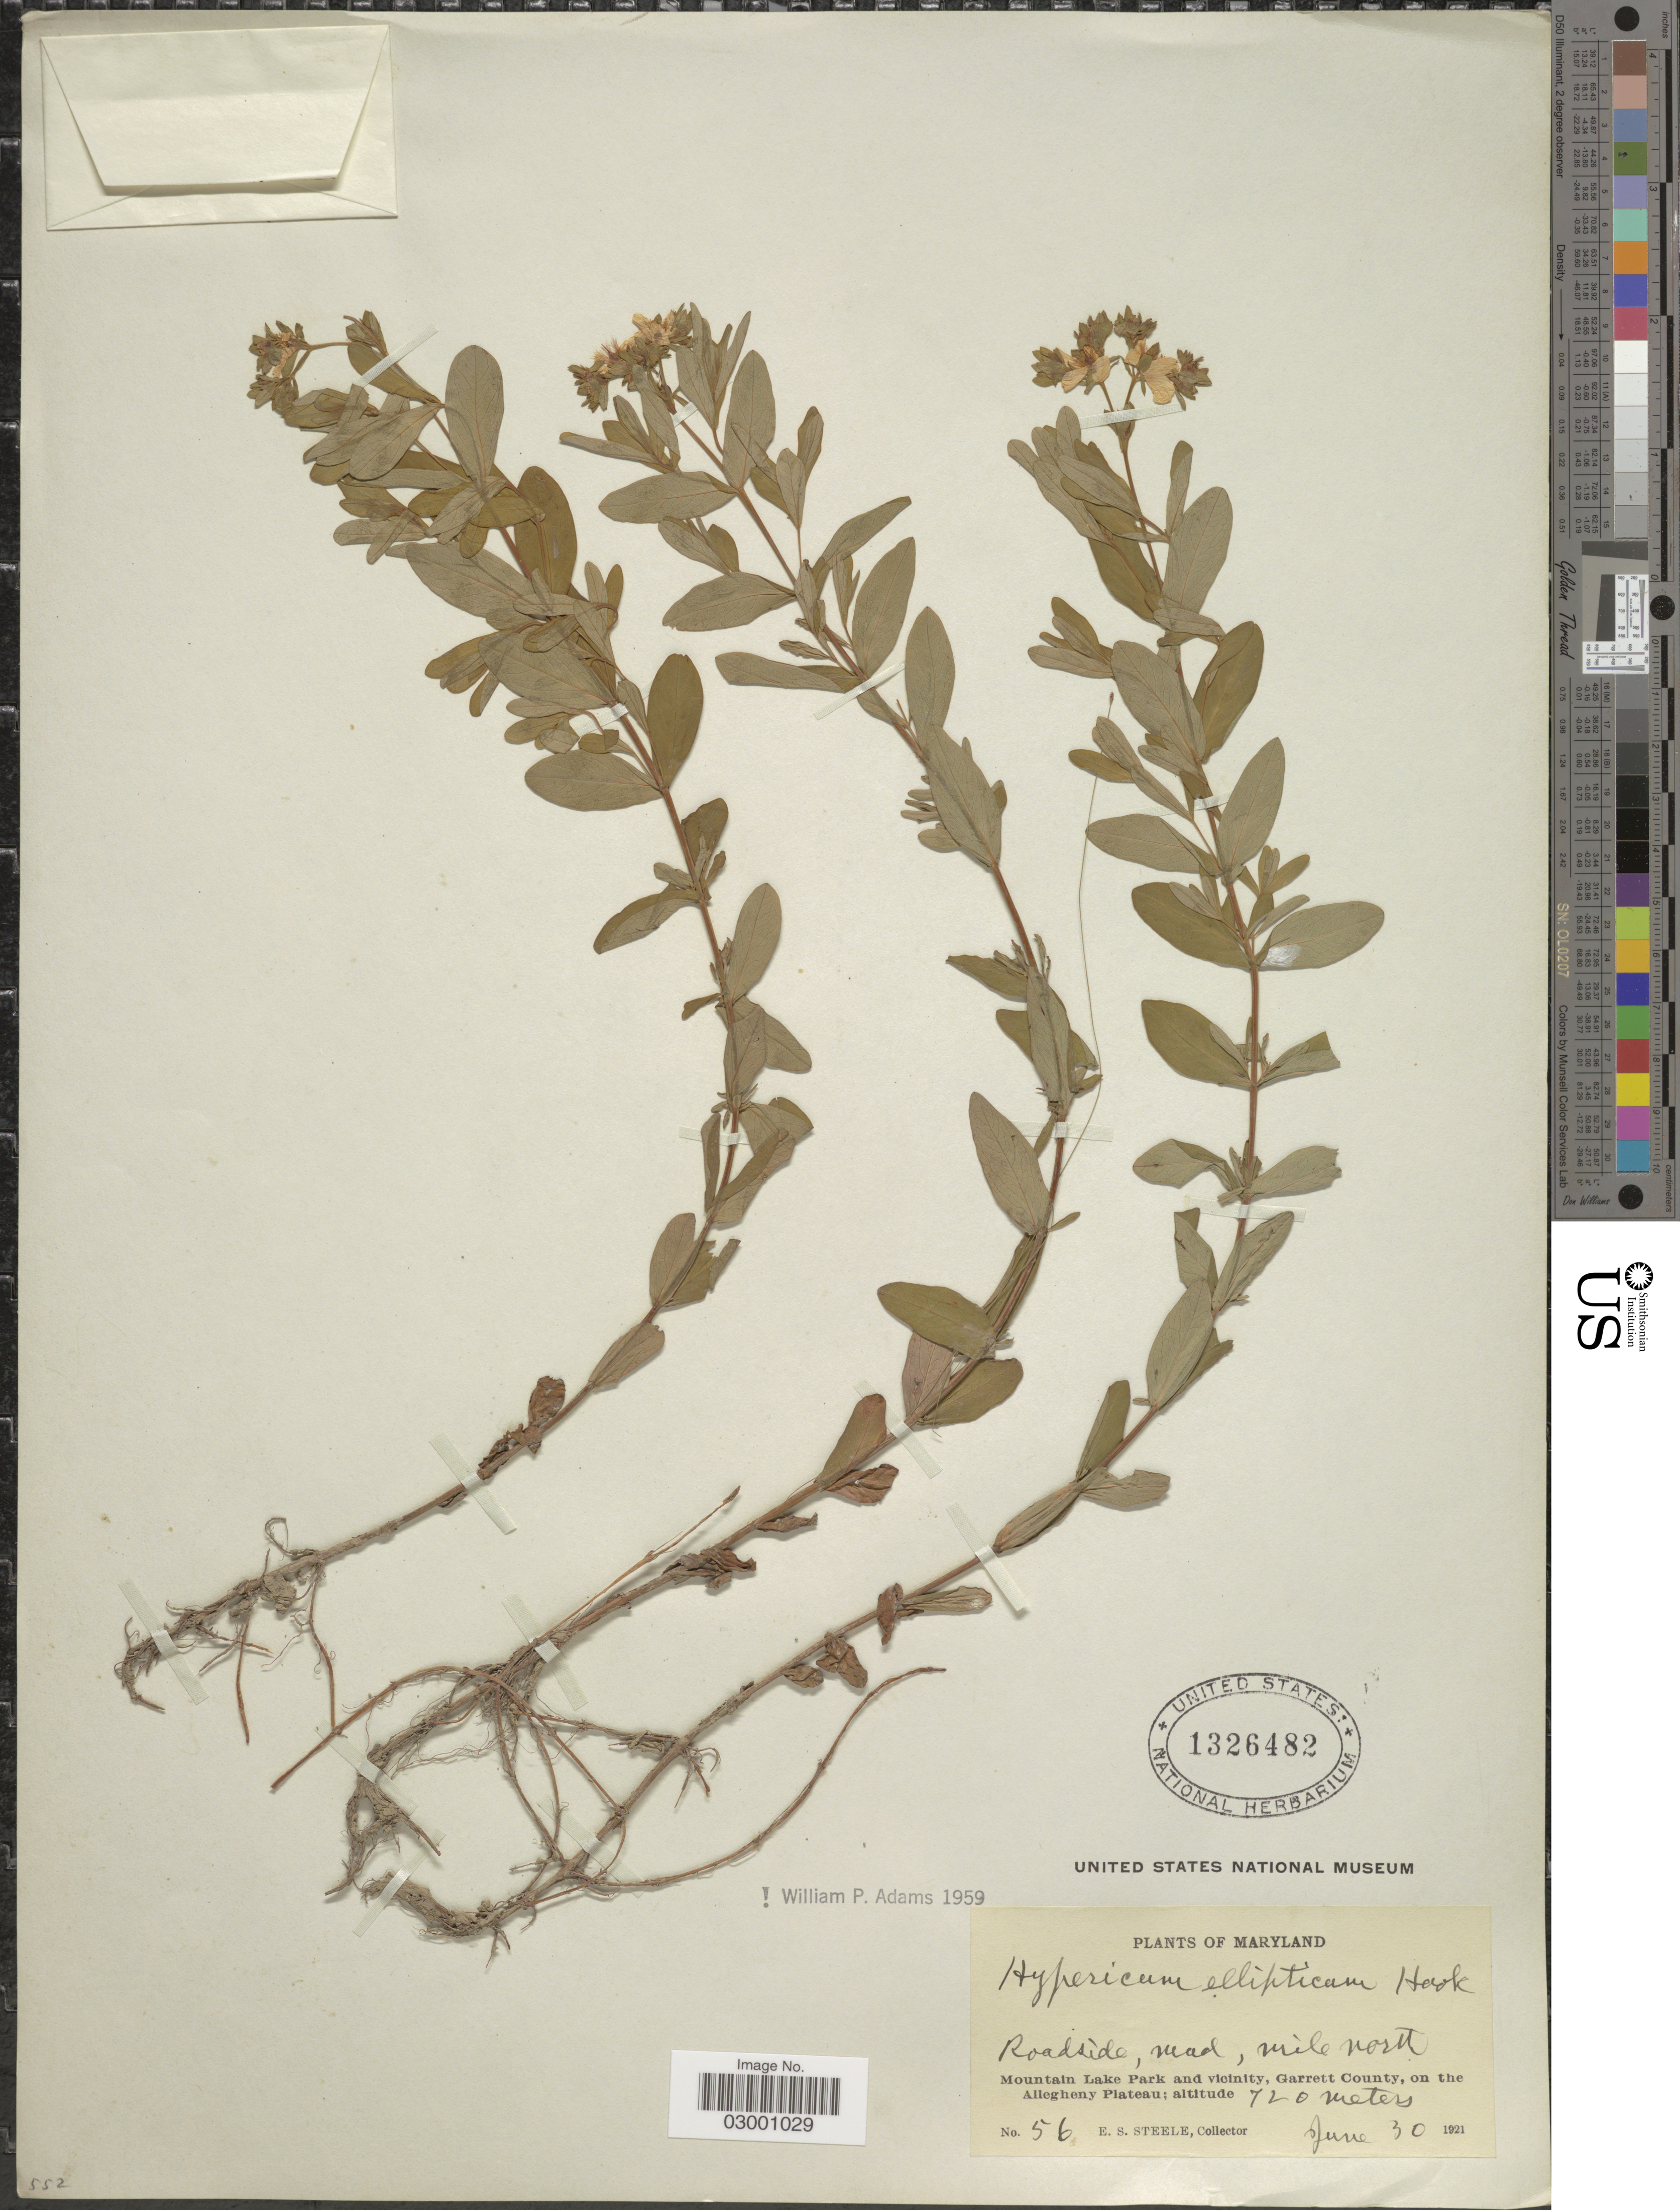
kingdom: Plantae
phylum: Tracheophyta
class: Magnoliopsida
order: Malpighiales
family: Hypericaceae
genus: Hypericum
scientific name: Hypericum ellipticum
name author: Hook.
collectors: E. Steele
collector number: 56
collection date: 1921-06-30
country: United States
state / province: Maryland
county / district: Garrett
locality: Roadside, Mountain Lake Park and vicinity, Garrett County, on the Allegheny Plateau.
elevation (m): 720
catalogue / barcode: US 1326482